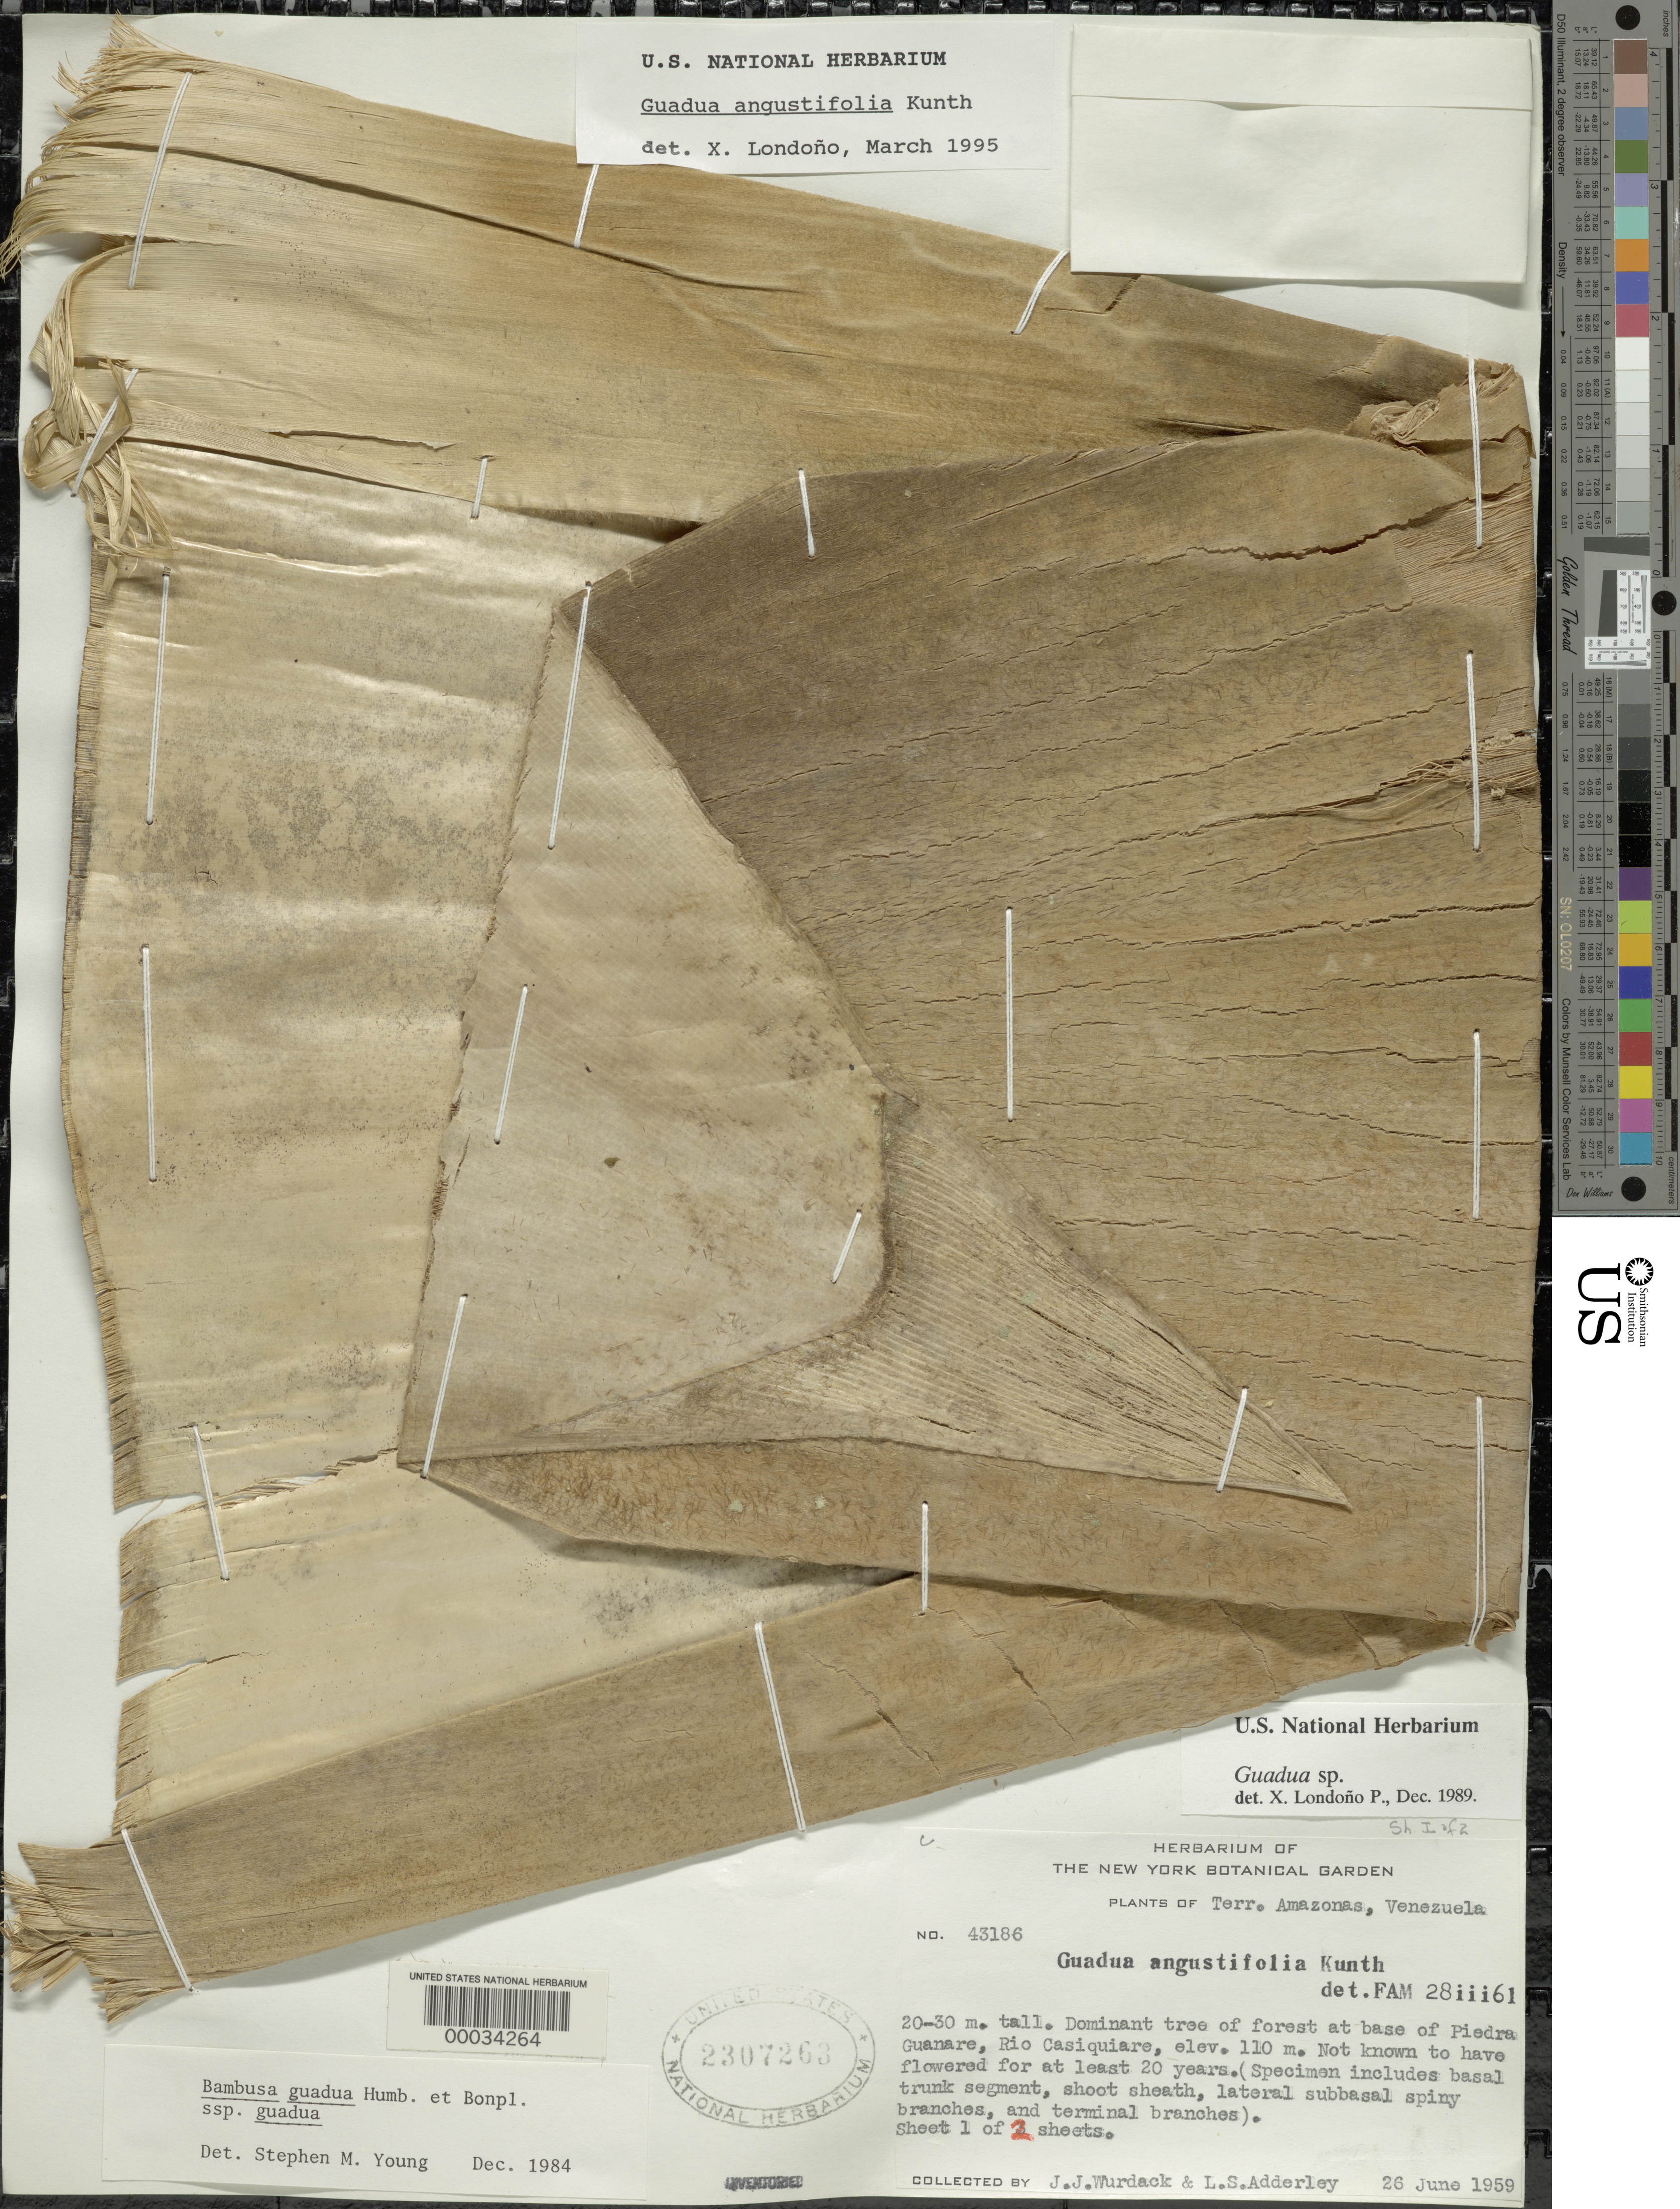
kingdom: Plantae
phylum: Tracheophyta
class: Liliopsida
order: Poales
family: Poaceae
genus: Guadua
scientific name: Guadua angustifolia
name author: Kunth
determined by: Londoño, X., (TULV), Jardin Botanico "Juan Maria Cespedes"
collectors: J. J. Wurdack & L. S. Adderley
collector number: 43186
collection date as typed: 26 Jun 1959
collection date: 1959-06-26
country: Venezuela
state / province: Amazonas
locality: Piedra guanare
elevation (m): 110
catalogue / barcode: US 2307263